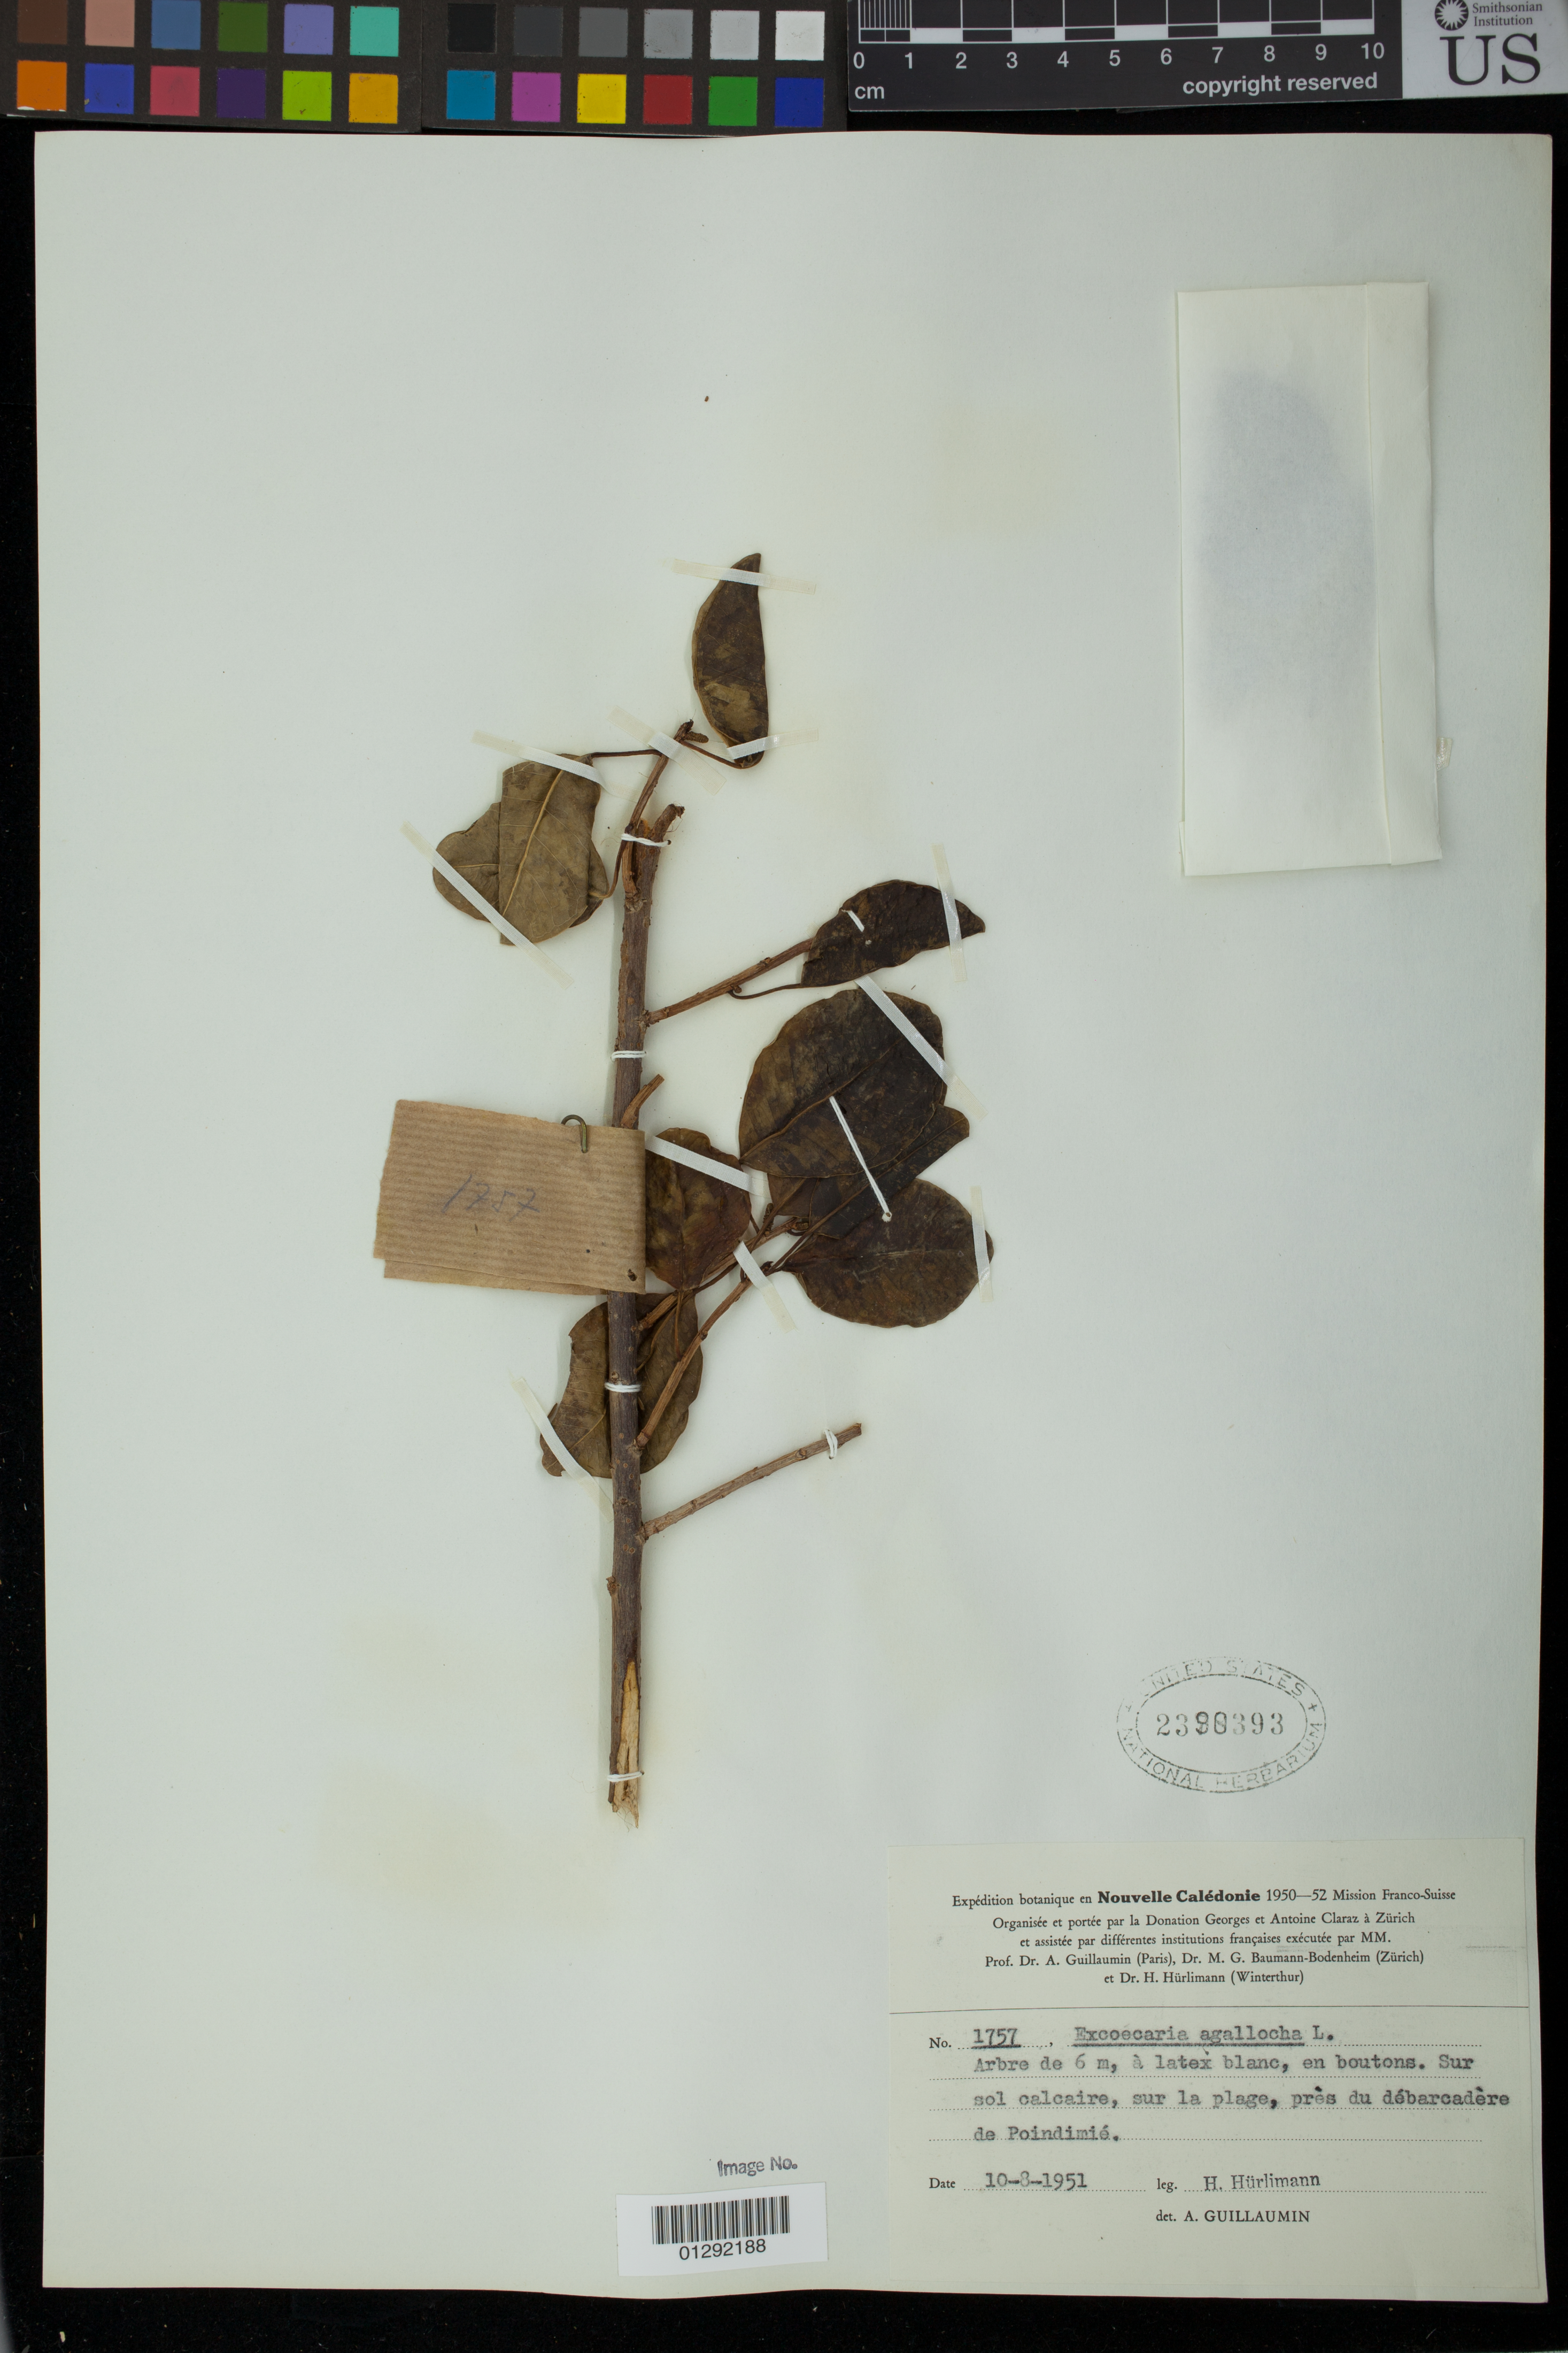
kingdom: Plantae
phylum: Tracheophyta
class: Magnoliopsida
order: Malpighiales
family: Euphorbiaceae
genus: Excoecaria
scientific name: Excoecaria agallocha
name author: L.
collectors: H. Hurlimann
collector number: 1757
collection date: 1951-08-10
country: New Caledonia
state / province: North Province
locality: Sur la plage, pres du debarcadere de Poindimie.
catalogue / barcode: US 2390393